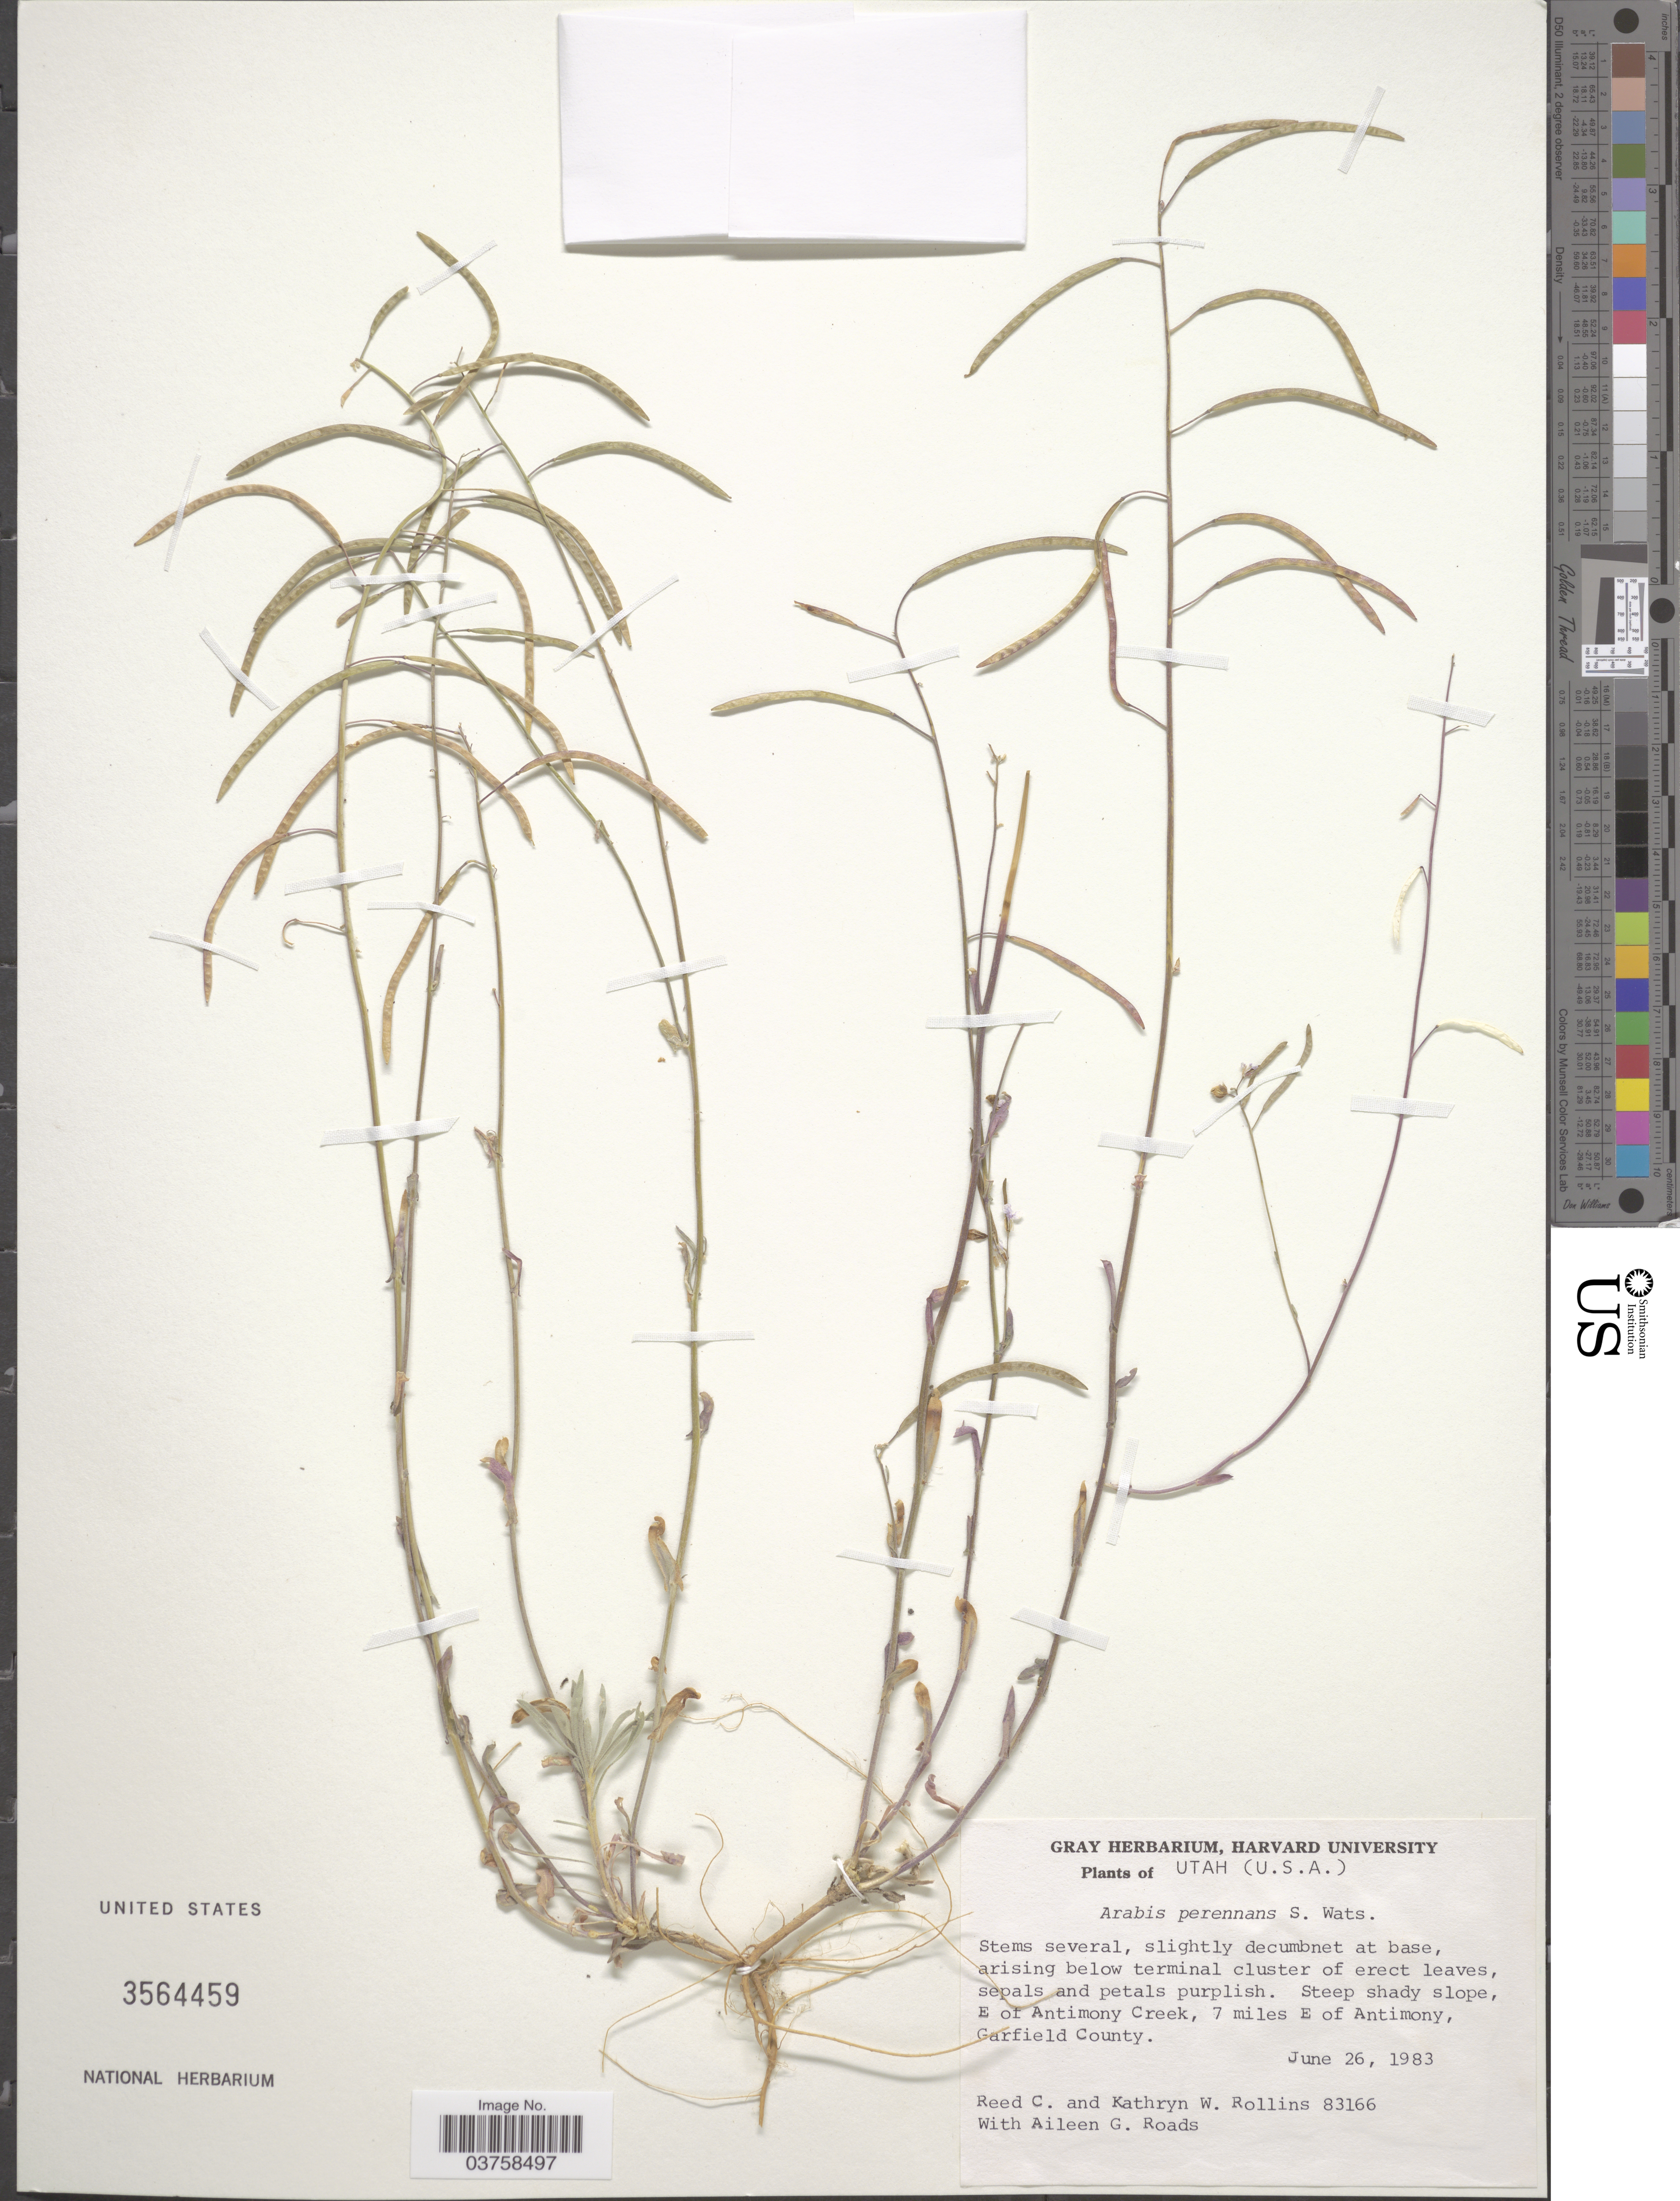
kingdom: Plantae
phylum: Tracheophyta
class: Magnoliopsida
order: Brassicales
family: Brassicaceae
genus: Arabis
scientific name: Arabis perennans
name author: S. Watson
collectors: R. C. Rollins, K. W. Rollins & A. Roads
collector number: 83166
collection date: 1983-06-26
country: United States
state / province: Utah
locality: E of Antimony Creek, 7 miles E of Antimony, Garfield County.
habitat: steep shady slope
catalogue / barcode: US 3564459